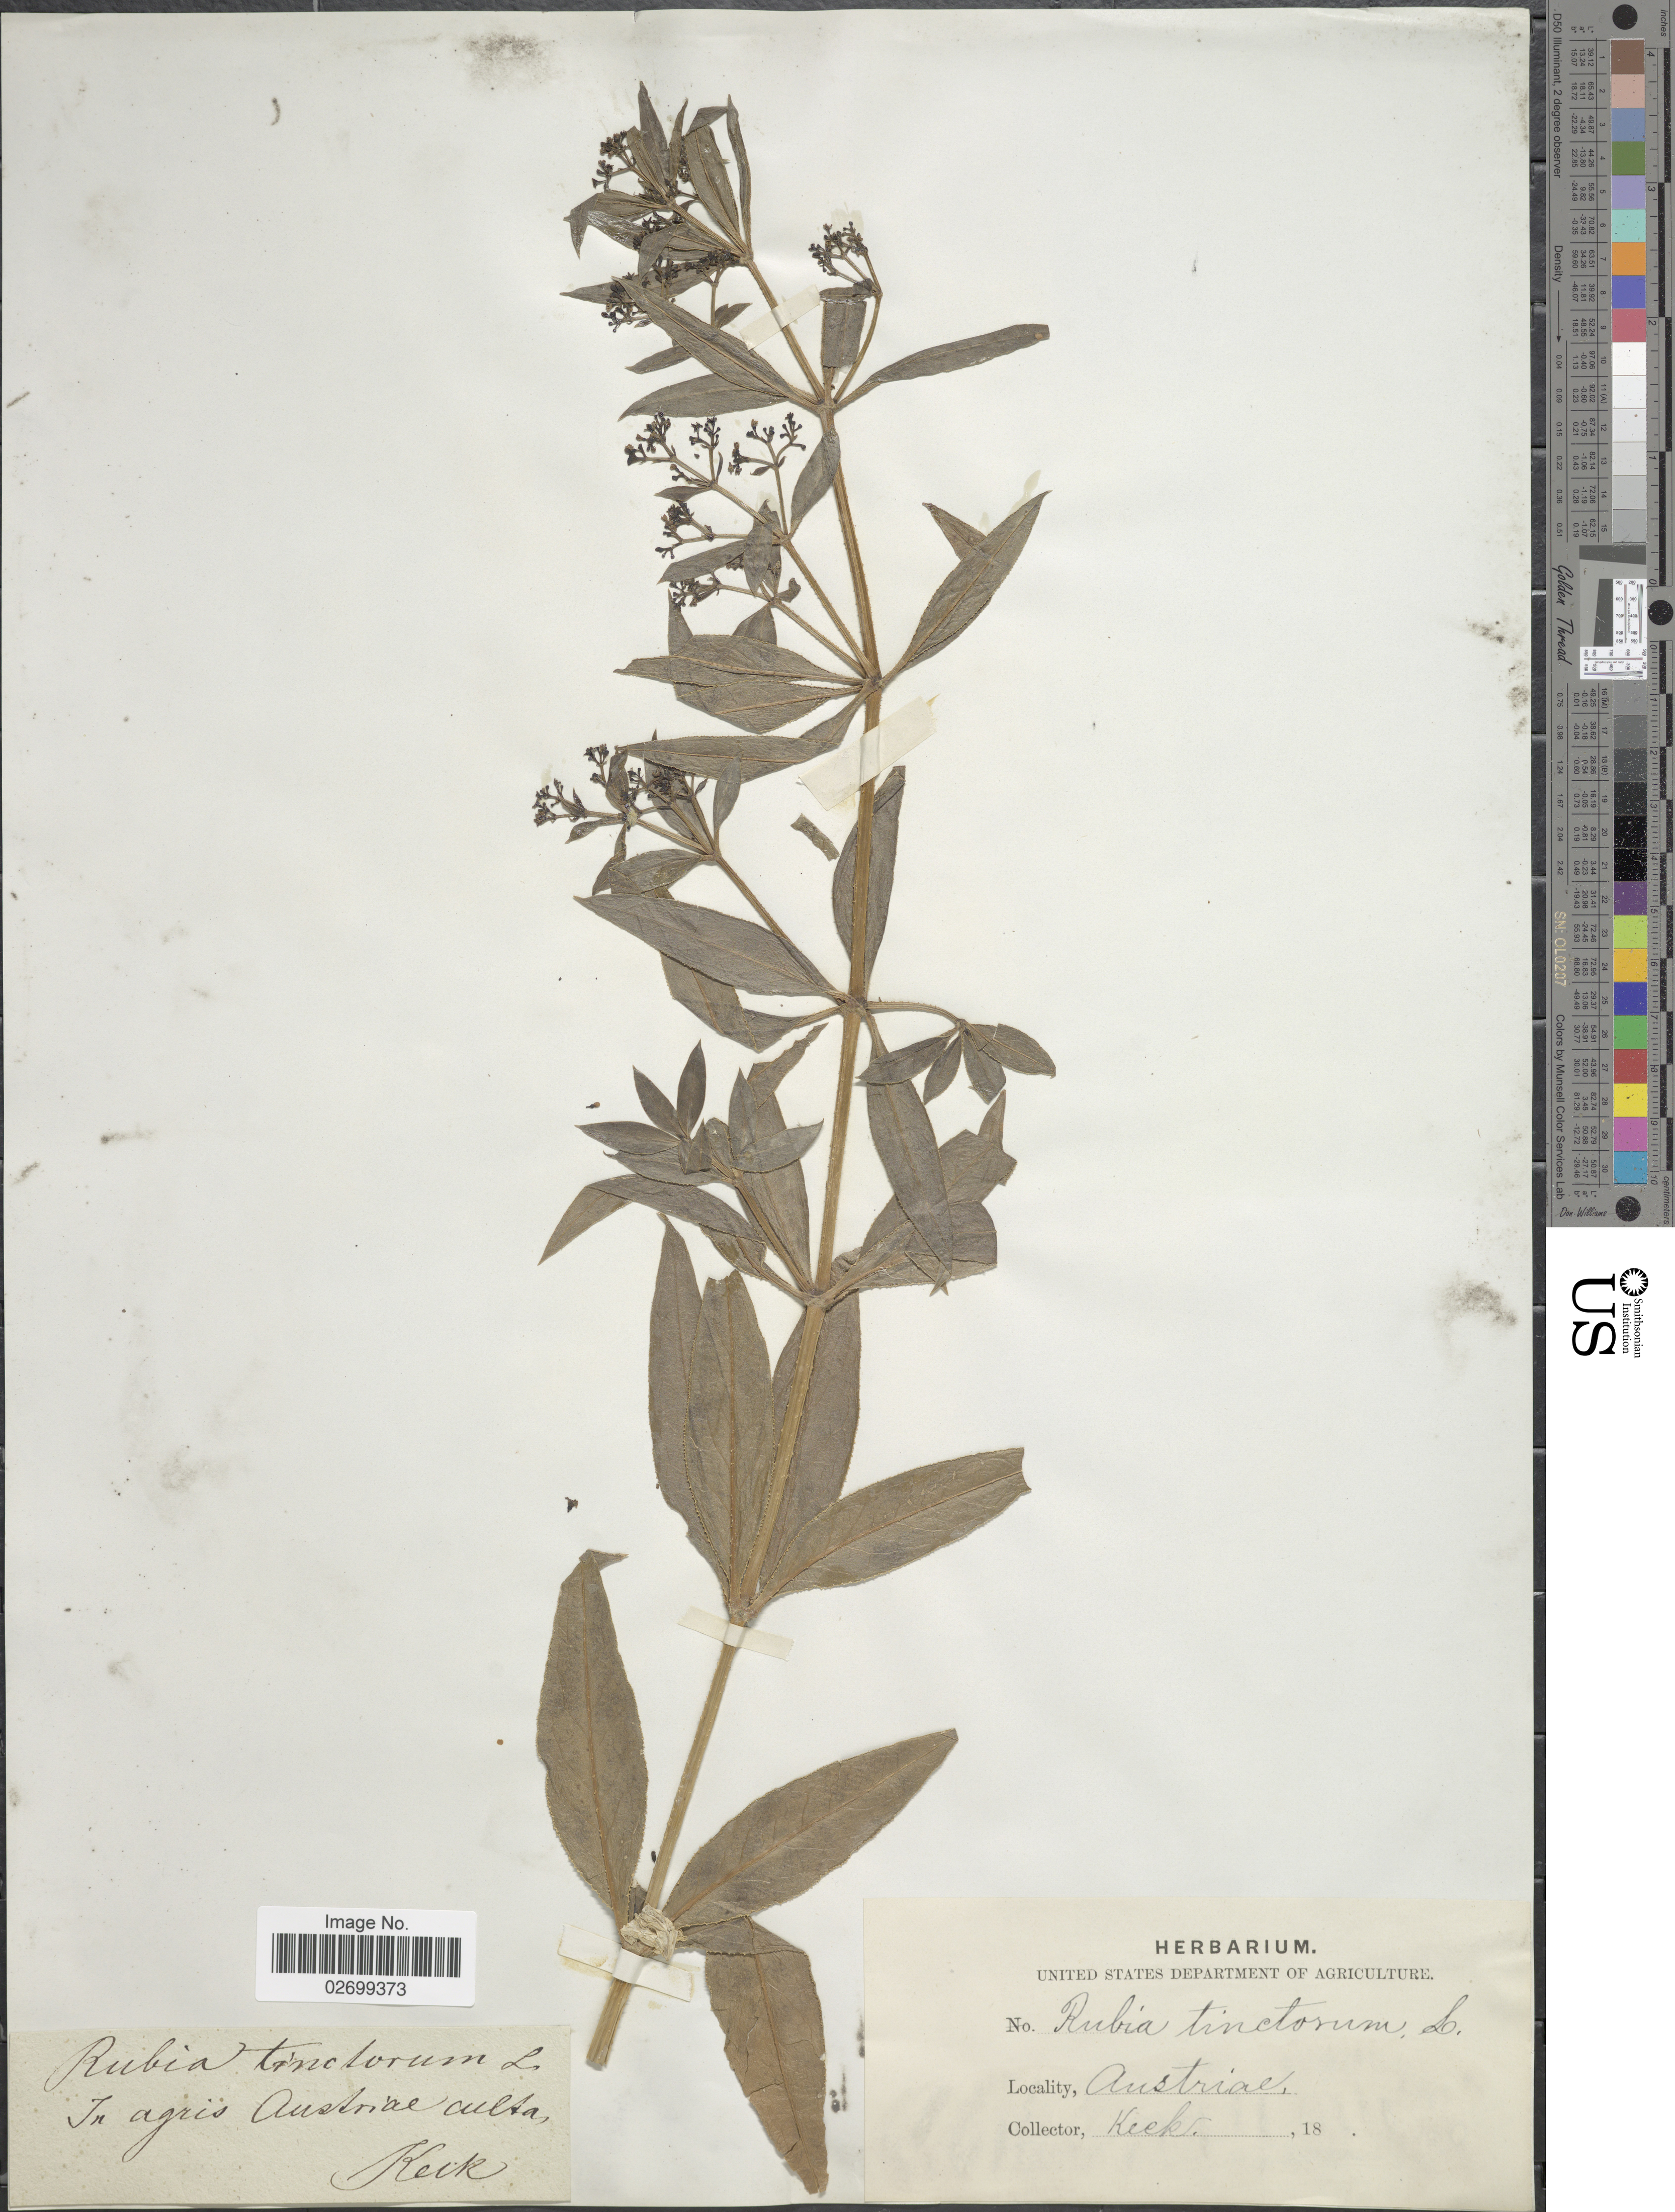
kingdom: Plantae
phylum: Tracheophyta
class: Magnoliopsida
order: Gentianales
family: Rubiaceae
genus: Rubia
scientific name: Rubia tinctorum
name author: L.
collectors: -- Keck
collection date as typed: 18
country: Austria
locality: In agris Austria culta